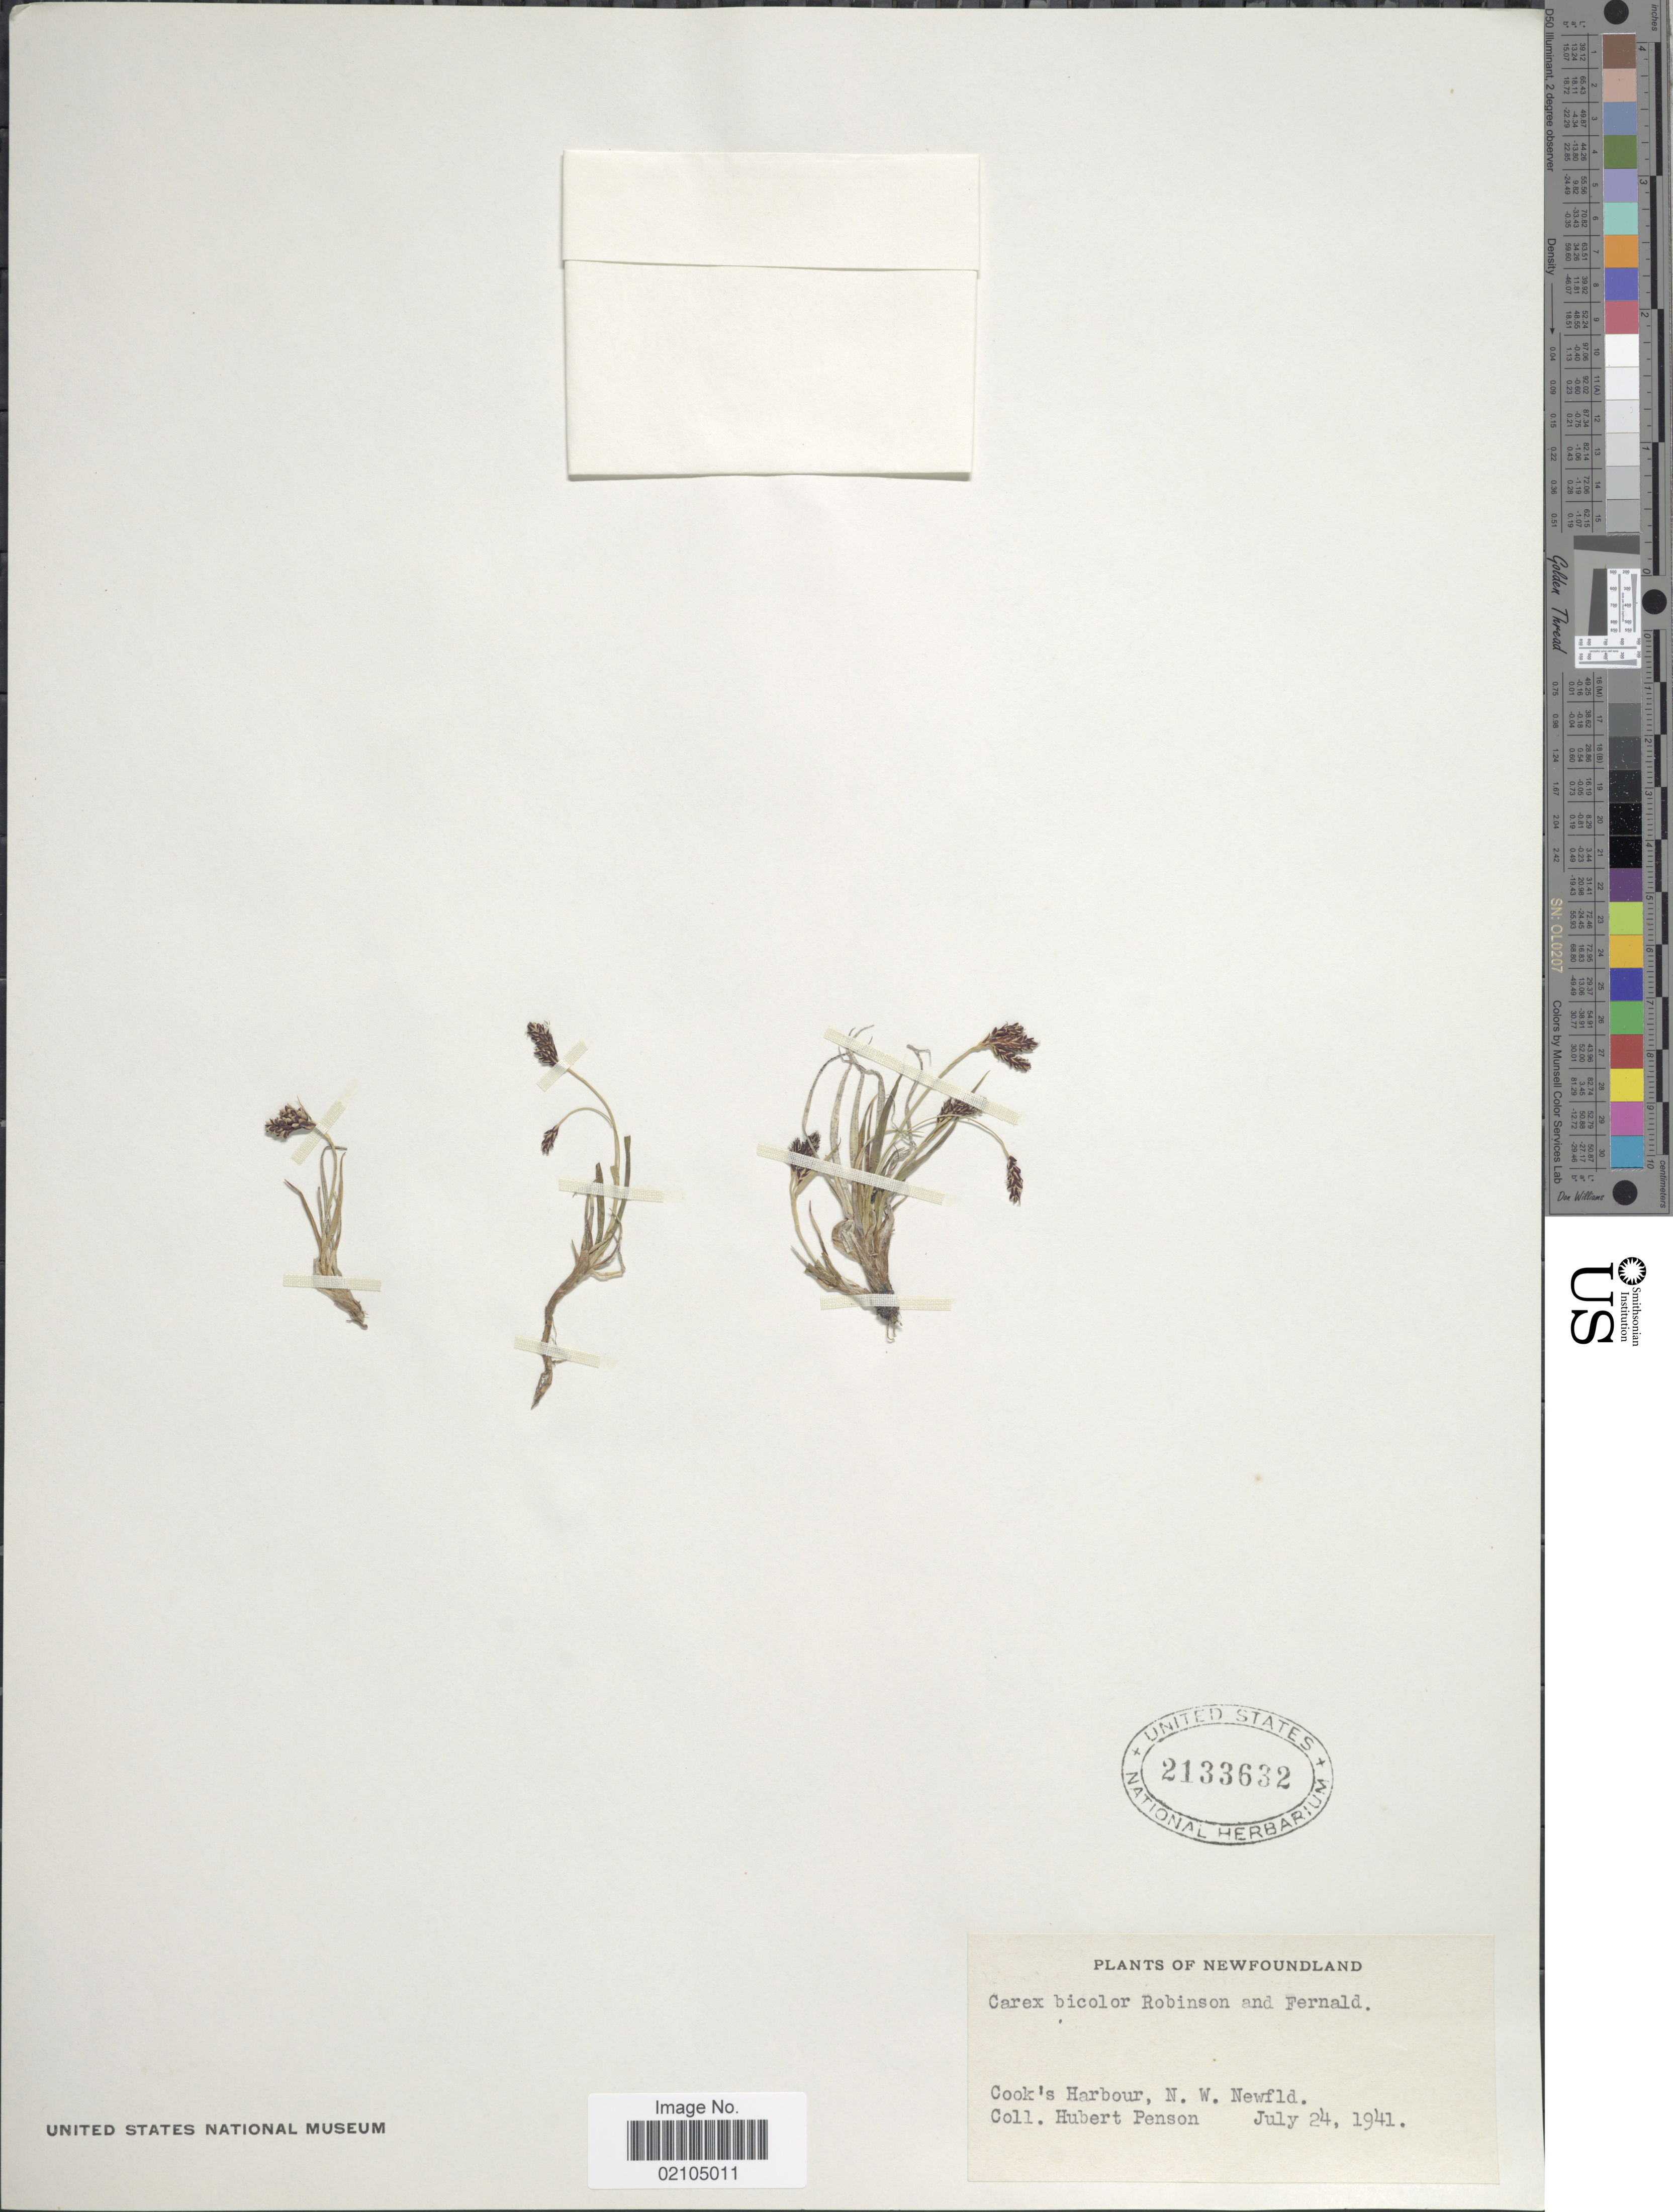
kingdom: Plantae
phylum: Tracheophyta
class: Liliopsida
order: Poales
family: Cyperaceae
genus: Carex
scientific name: Carex bicolor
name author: Bellardi ex All.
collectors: H. Penson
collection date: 1941-07-24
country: Canada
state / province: Newfoundland and Labrador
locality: Cook's Harbour, N.W. Newfld.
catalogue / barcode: US 2133632